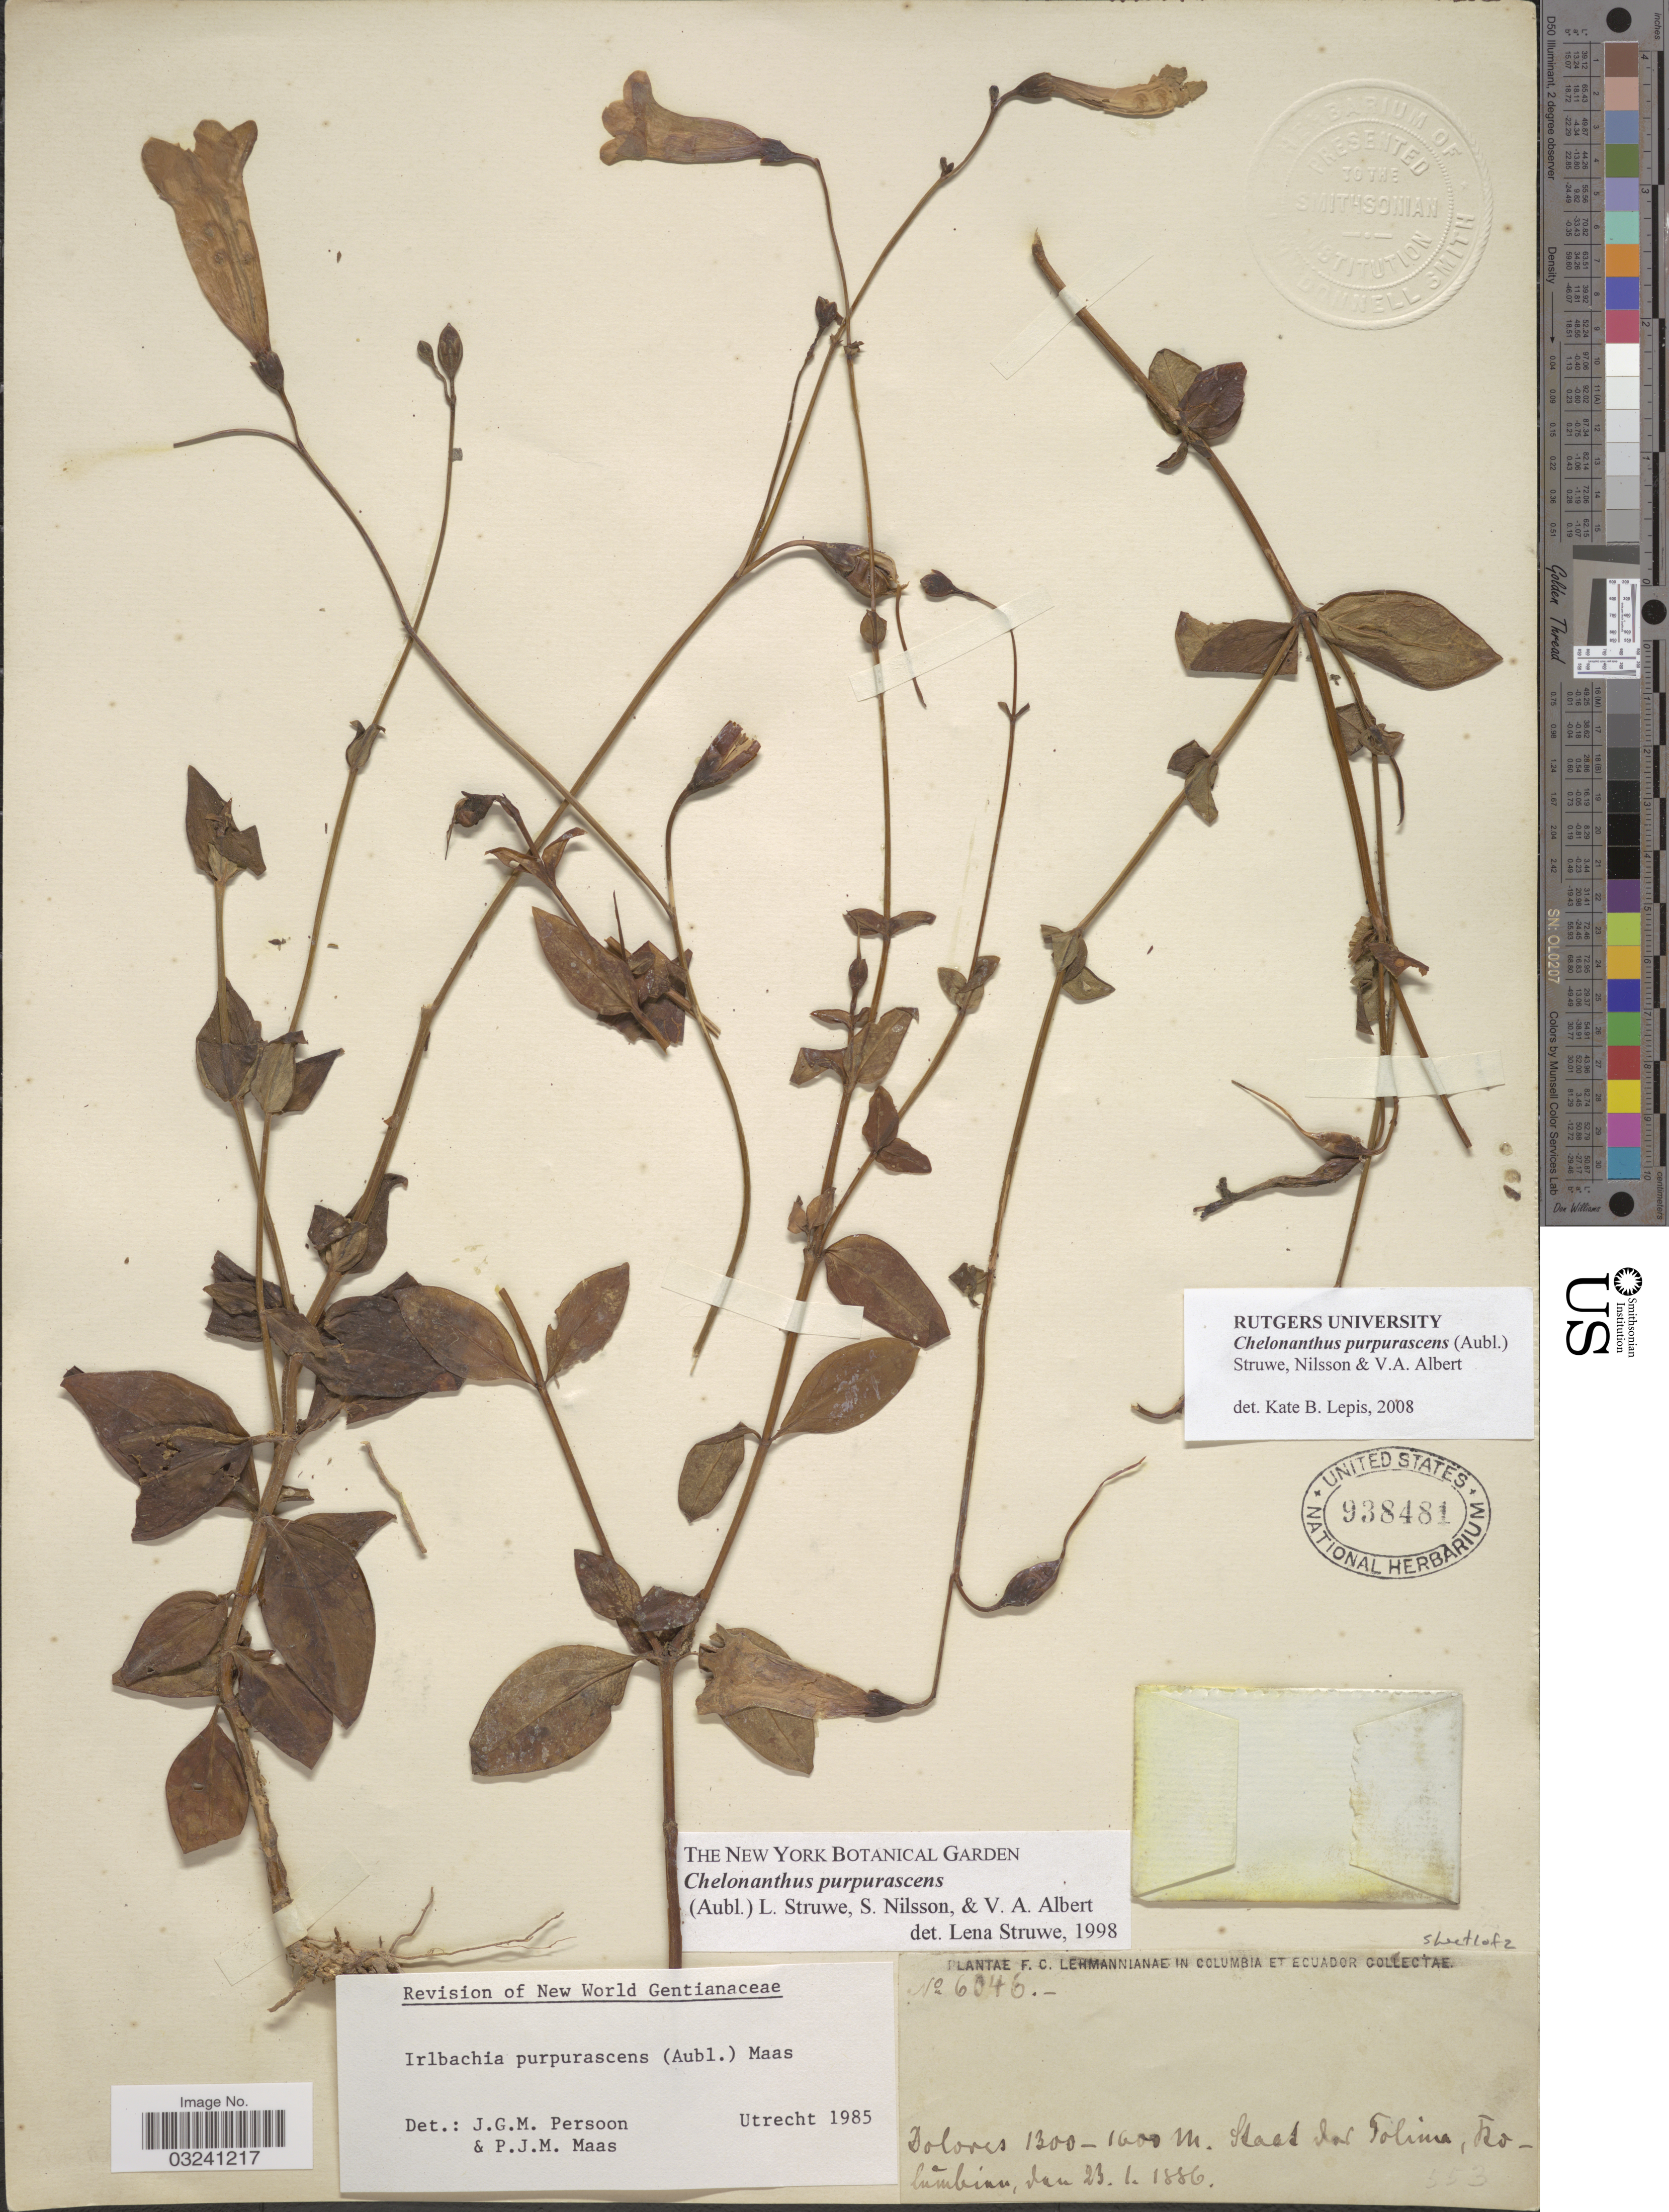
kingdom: Plantae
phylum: Tracheophyta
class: Magnoliopsida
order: Gentianales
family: Gentianaceae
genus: Chelonanthus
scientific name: Chelonanthus purpurascens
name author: (Aubl.) Struwe et al.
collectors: F. C. Lehmann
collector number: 6046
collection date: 1886-01-23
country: Colombia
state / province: Tolima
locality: Dolores. Staat var Tolima.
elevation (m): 1300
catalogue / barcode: US 938481